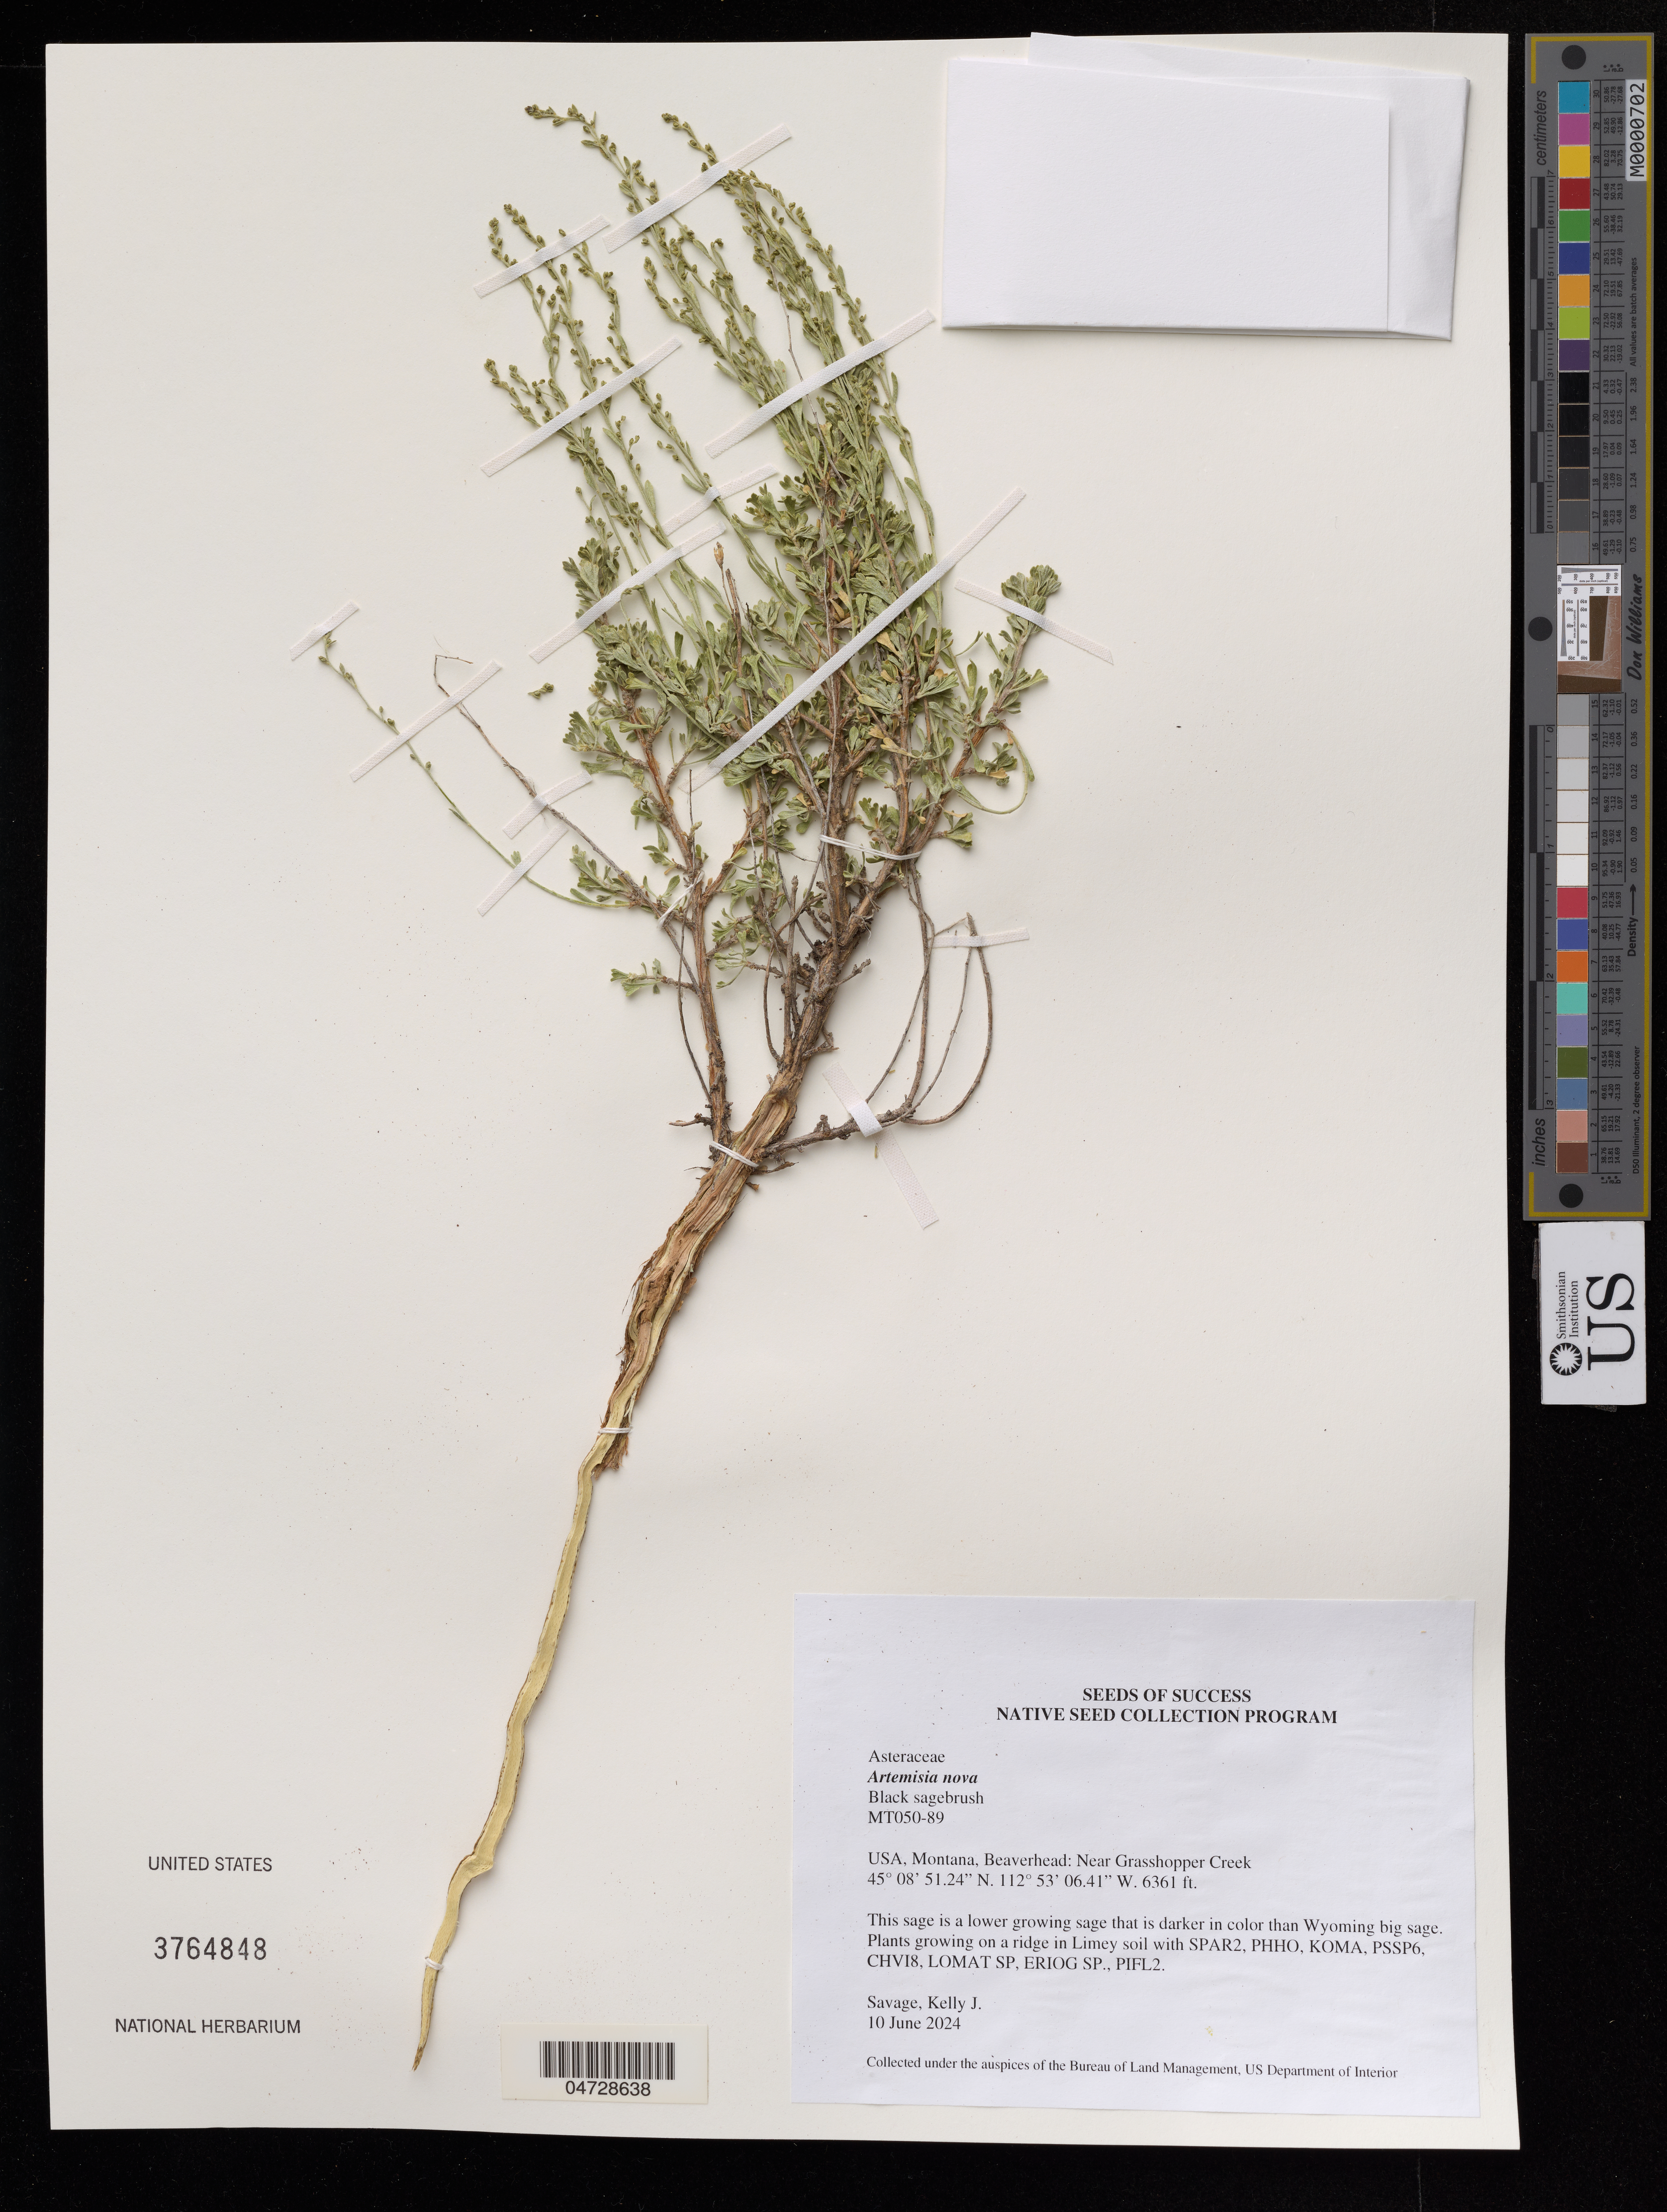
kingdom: Plantae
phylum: Tracheophyta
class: Magnoliopsida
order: Asterales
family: Asteraceae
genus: Artemisia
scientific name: Artemisia nova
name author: A. Nelson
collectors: K. Savage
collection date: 2024-06-10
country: United States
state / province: Montana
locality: Beaverhead: Near Grasshopper Creek.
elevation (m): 1939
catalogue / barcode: US 3764848